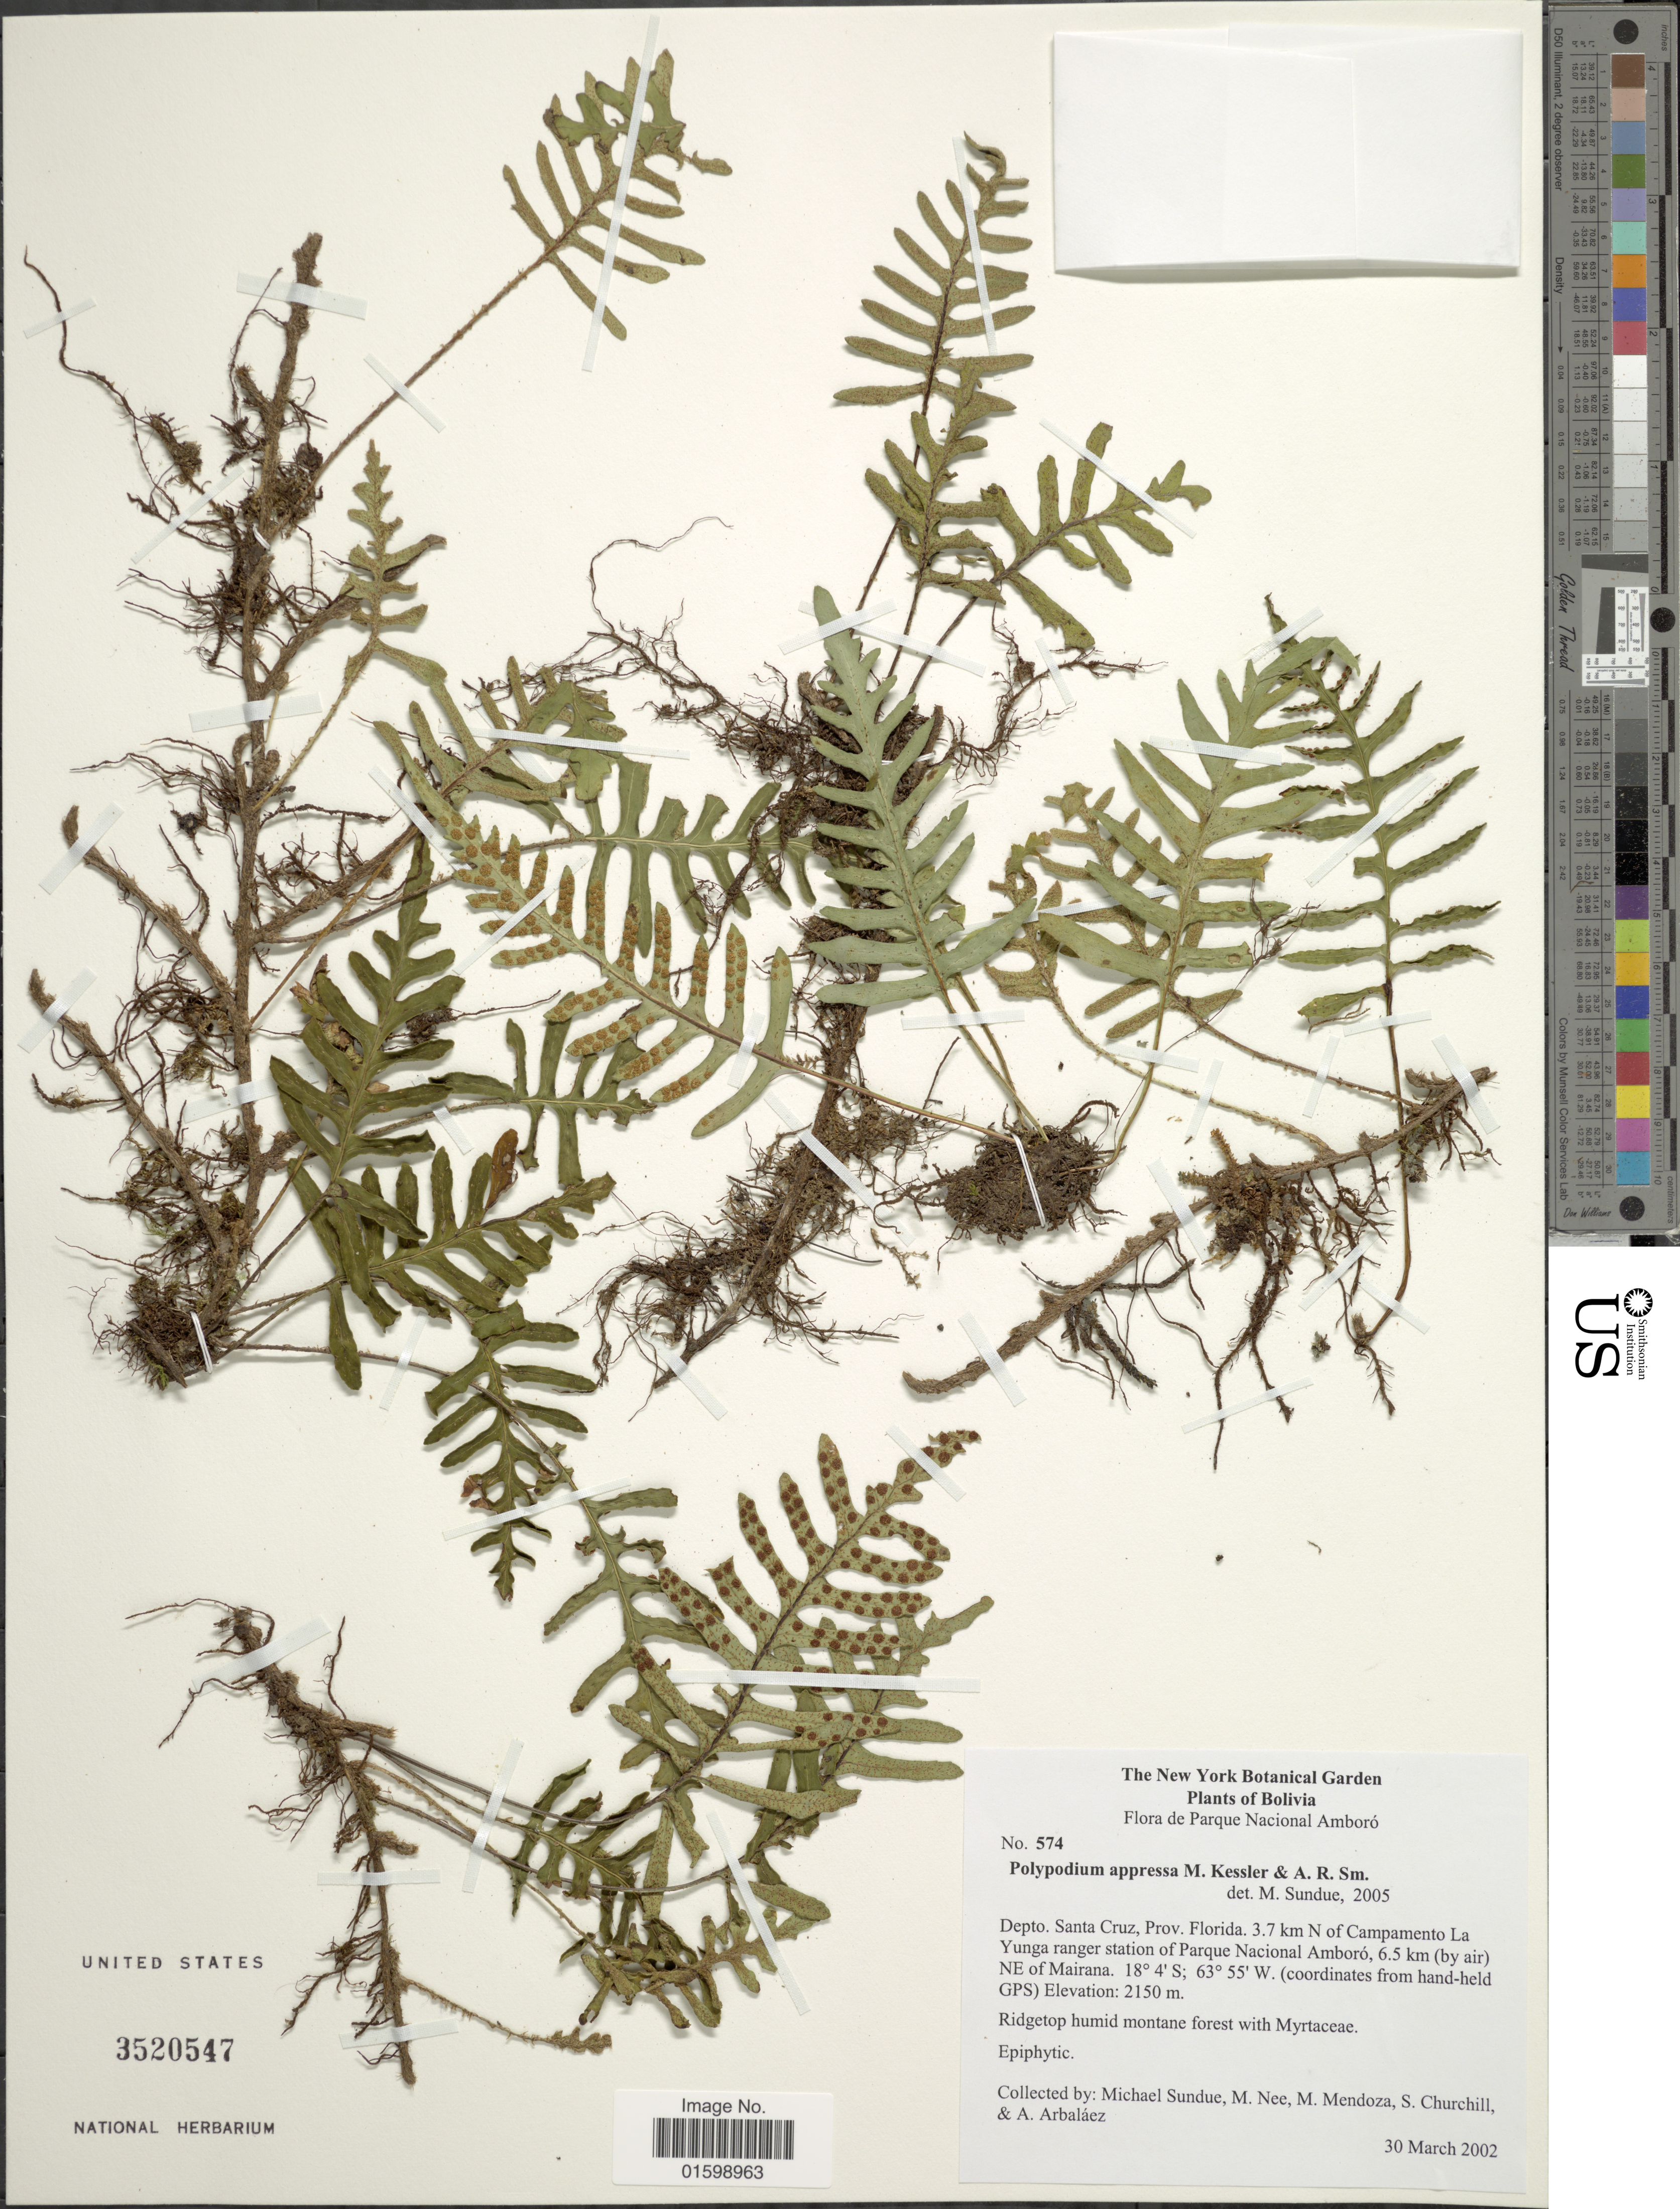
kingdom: Plantae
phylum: Tracheophyta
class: Polypodiopsida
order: Polypodiales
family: Polypodiaceae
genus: Pleopeltis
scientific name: Pleopeltis appressa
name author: M. Kessler & A.R. Sm.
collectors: M. Sundue, M. Nee, M. Mendoza, S. Churchill & et al.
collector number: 574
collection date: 2002-03-30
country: Bolivia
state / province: Santa Cruz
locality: Parque Nacional Ambor'o, Prov. Florida. 3.7 km N of Campamento La Yunga ranger station of Parque Nacional Amboró, 6.5 km (by air) NE of Mairana, ridgetop humid montane forest with Myrtaceae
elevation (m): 2150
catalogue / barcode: US 3520547